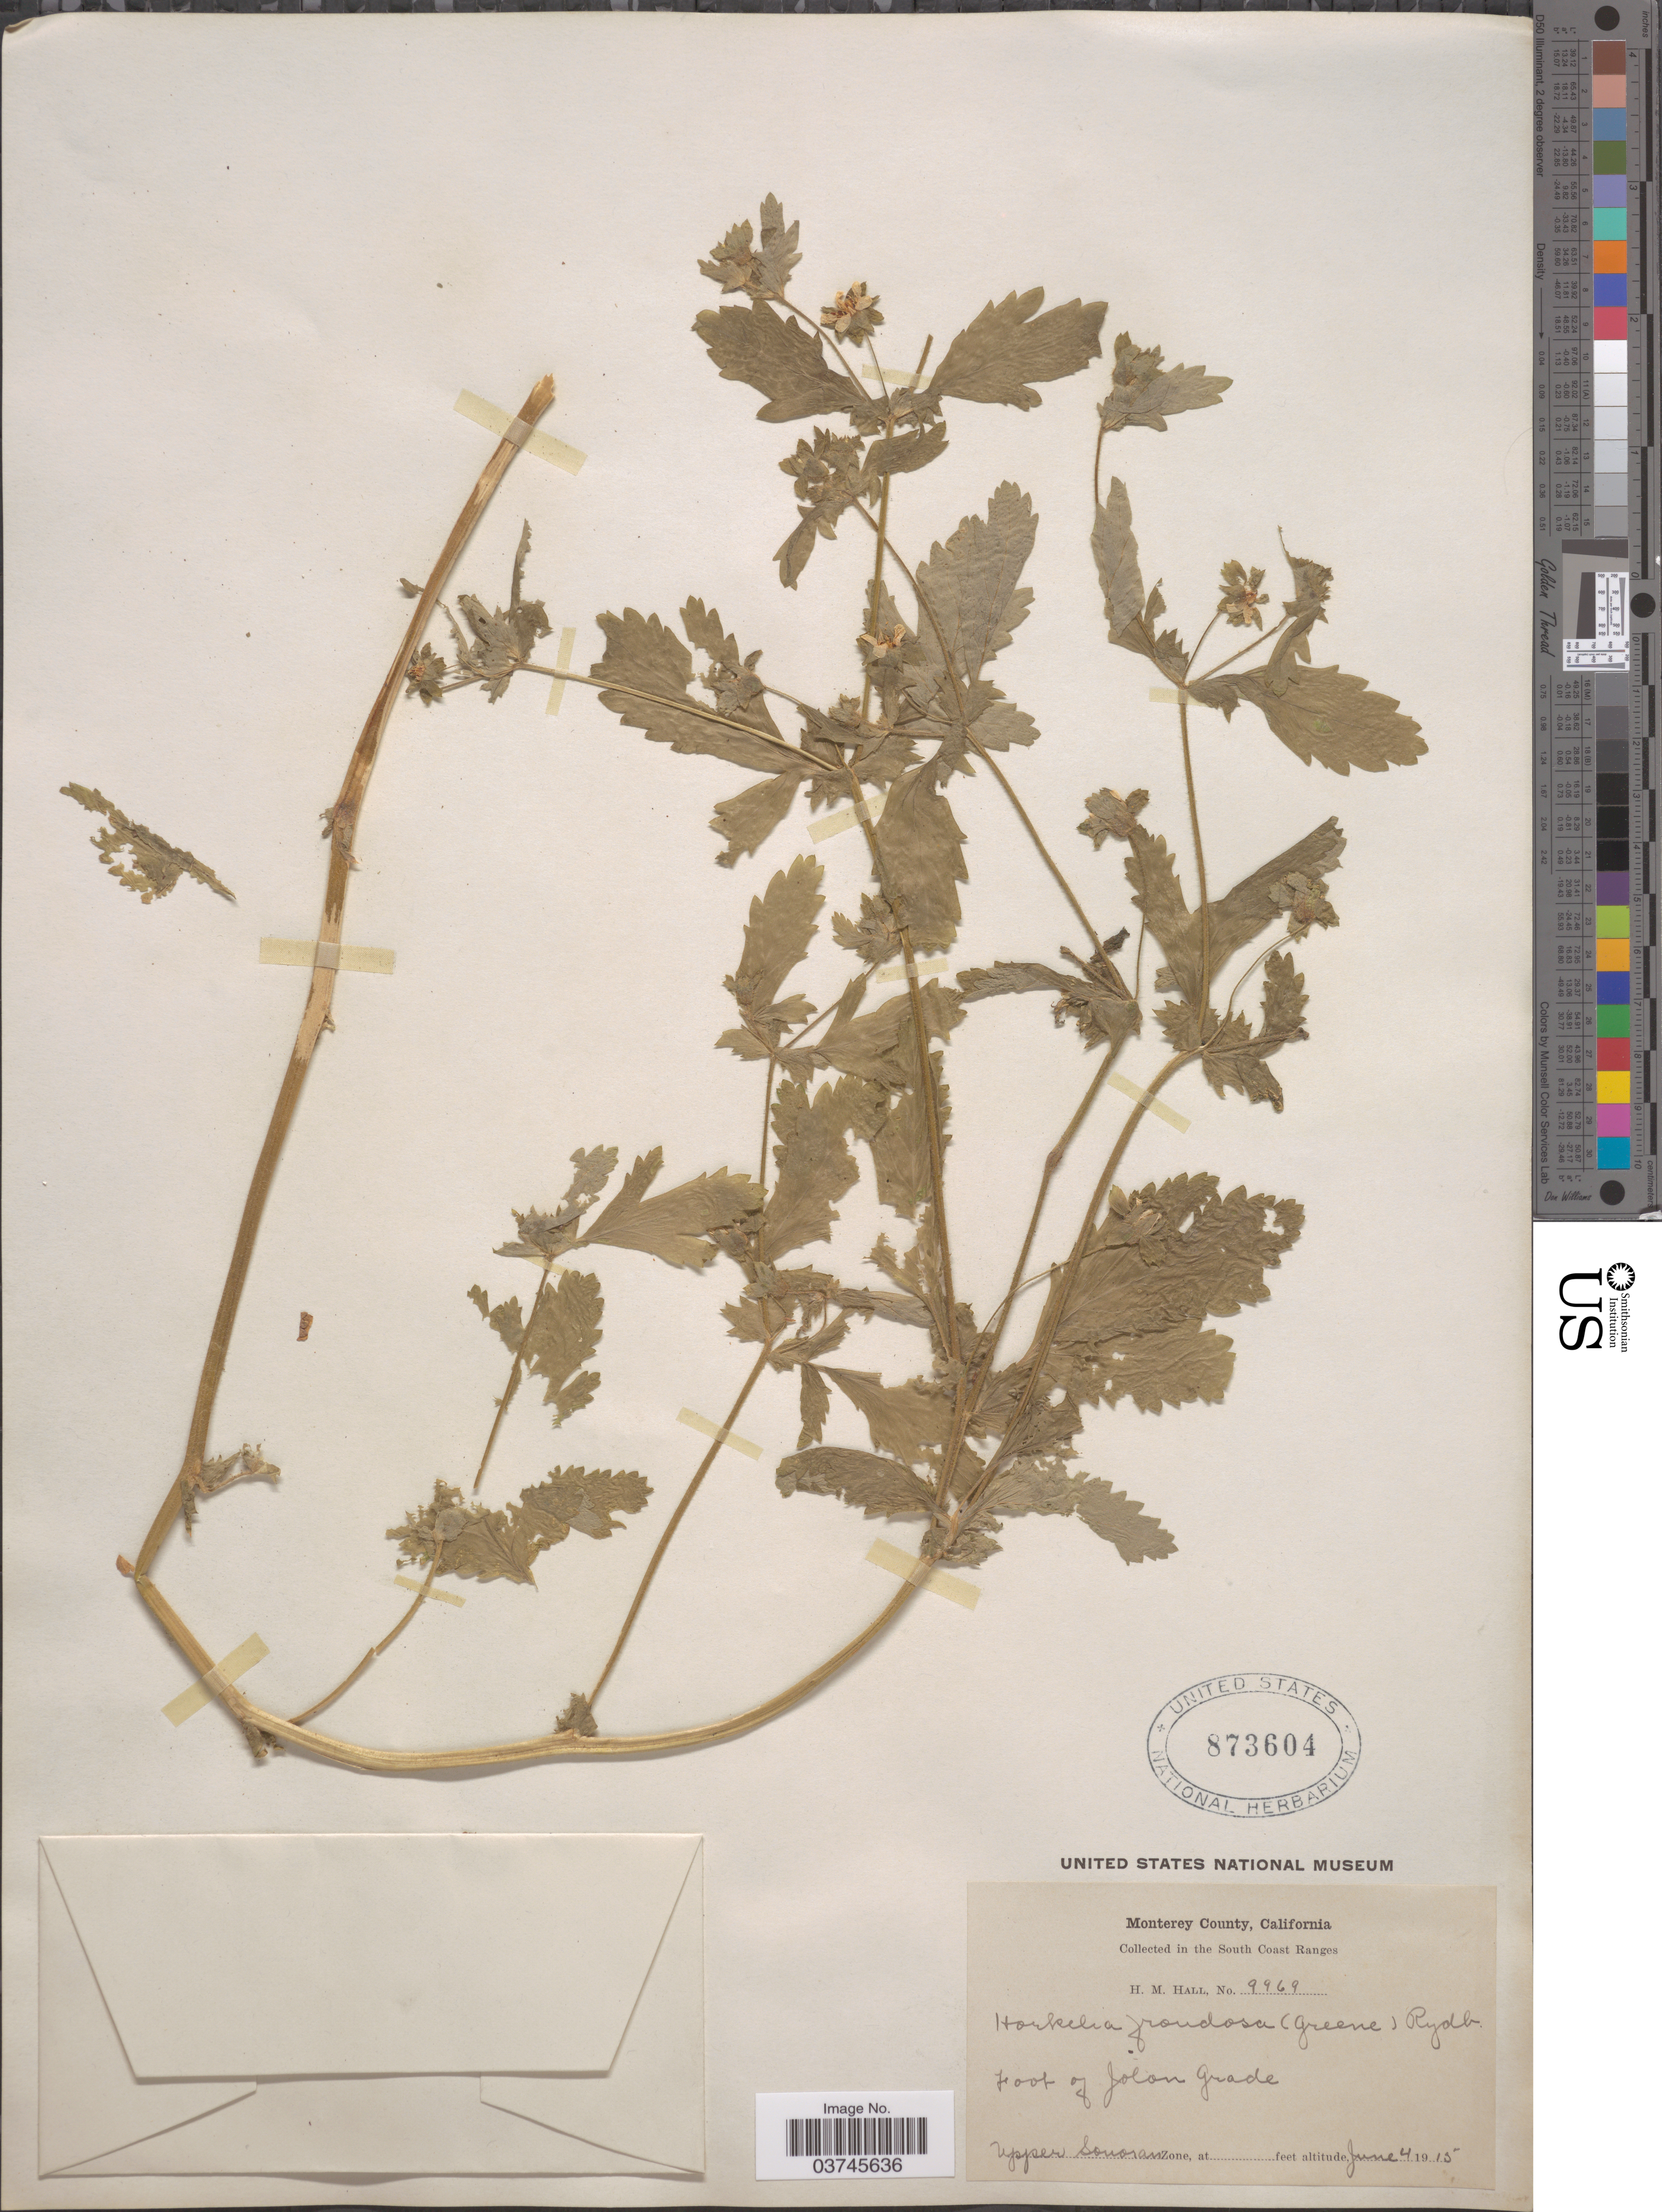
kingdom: Plantae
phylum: Tracheophyta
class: Magnoliopsida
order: Rosales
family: Rosaceae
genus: Potentilla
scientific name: Potentilla californica var. frondosa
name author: (Elmer) Jeps.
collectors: H. M. Hall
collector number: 9969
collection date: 1915-06-04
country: United States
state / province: California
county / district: Monterey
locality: Monterey County. South Coast Ranges. Foot of Jolon Grade. Upper Sonoran Zone.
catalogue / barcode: US 873604